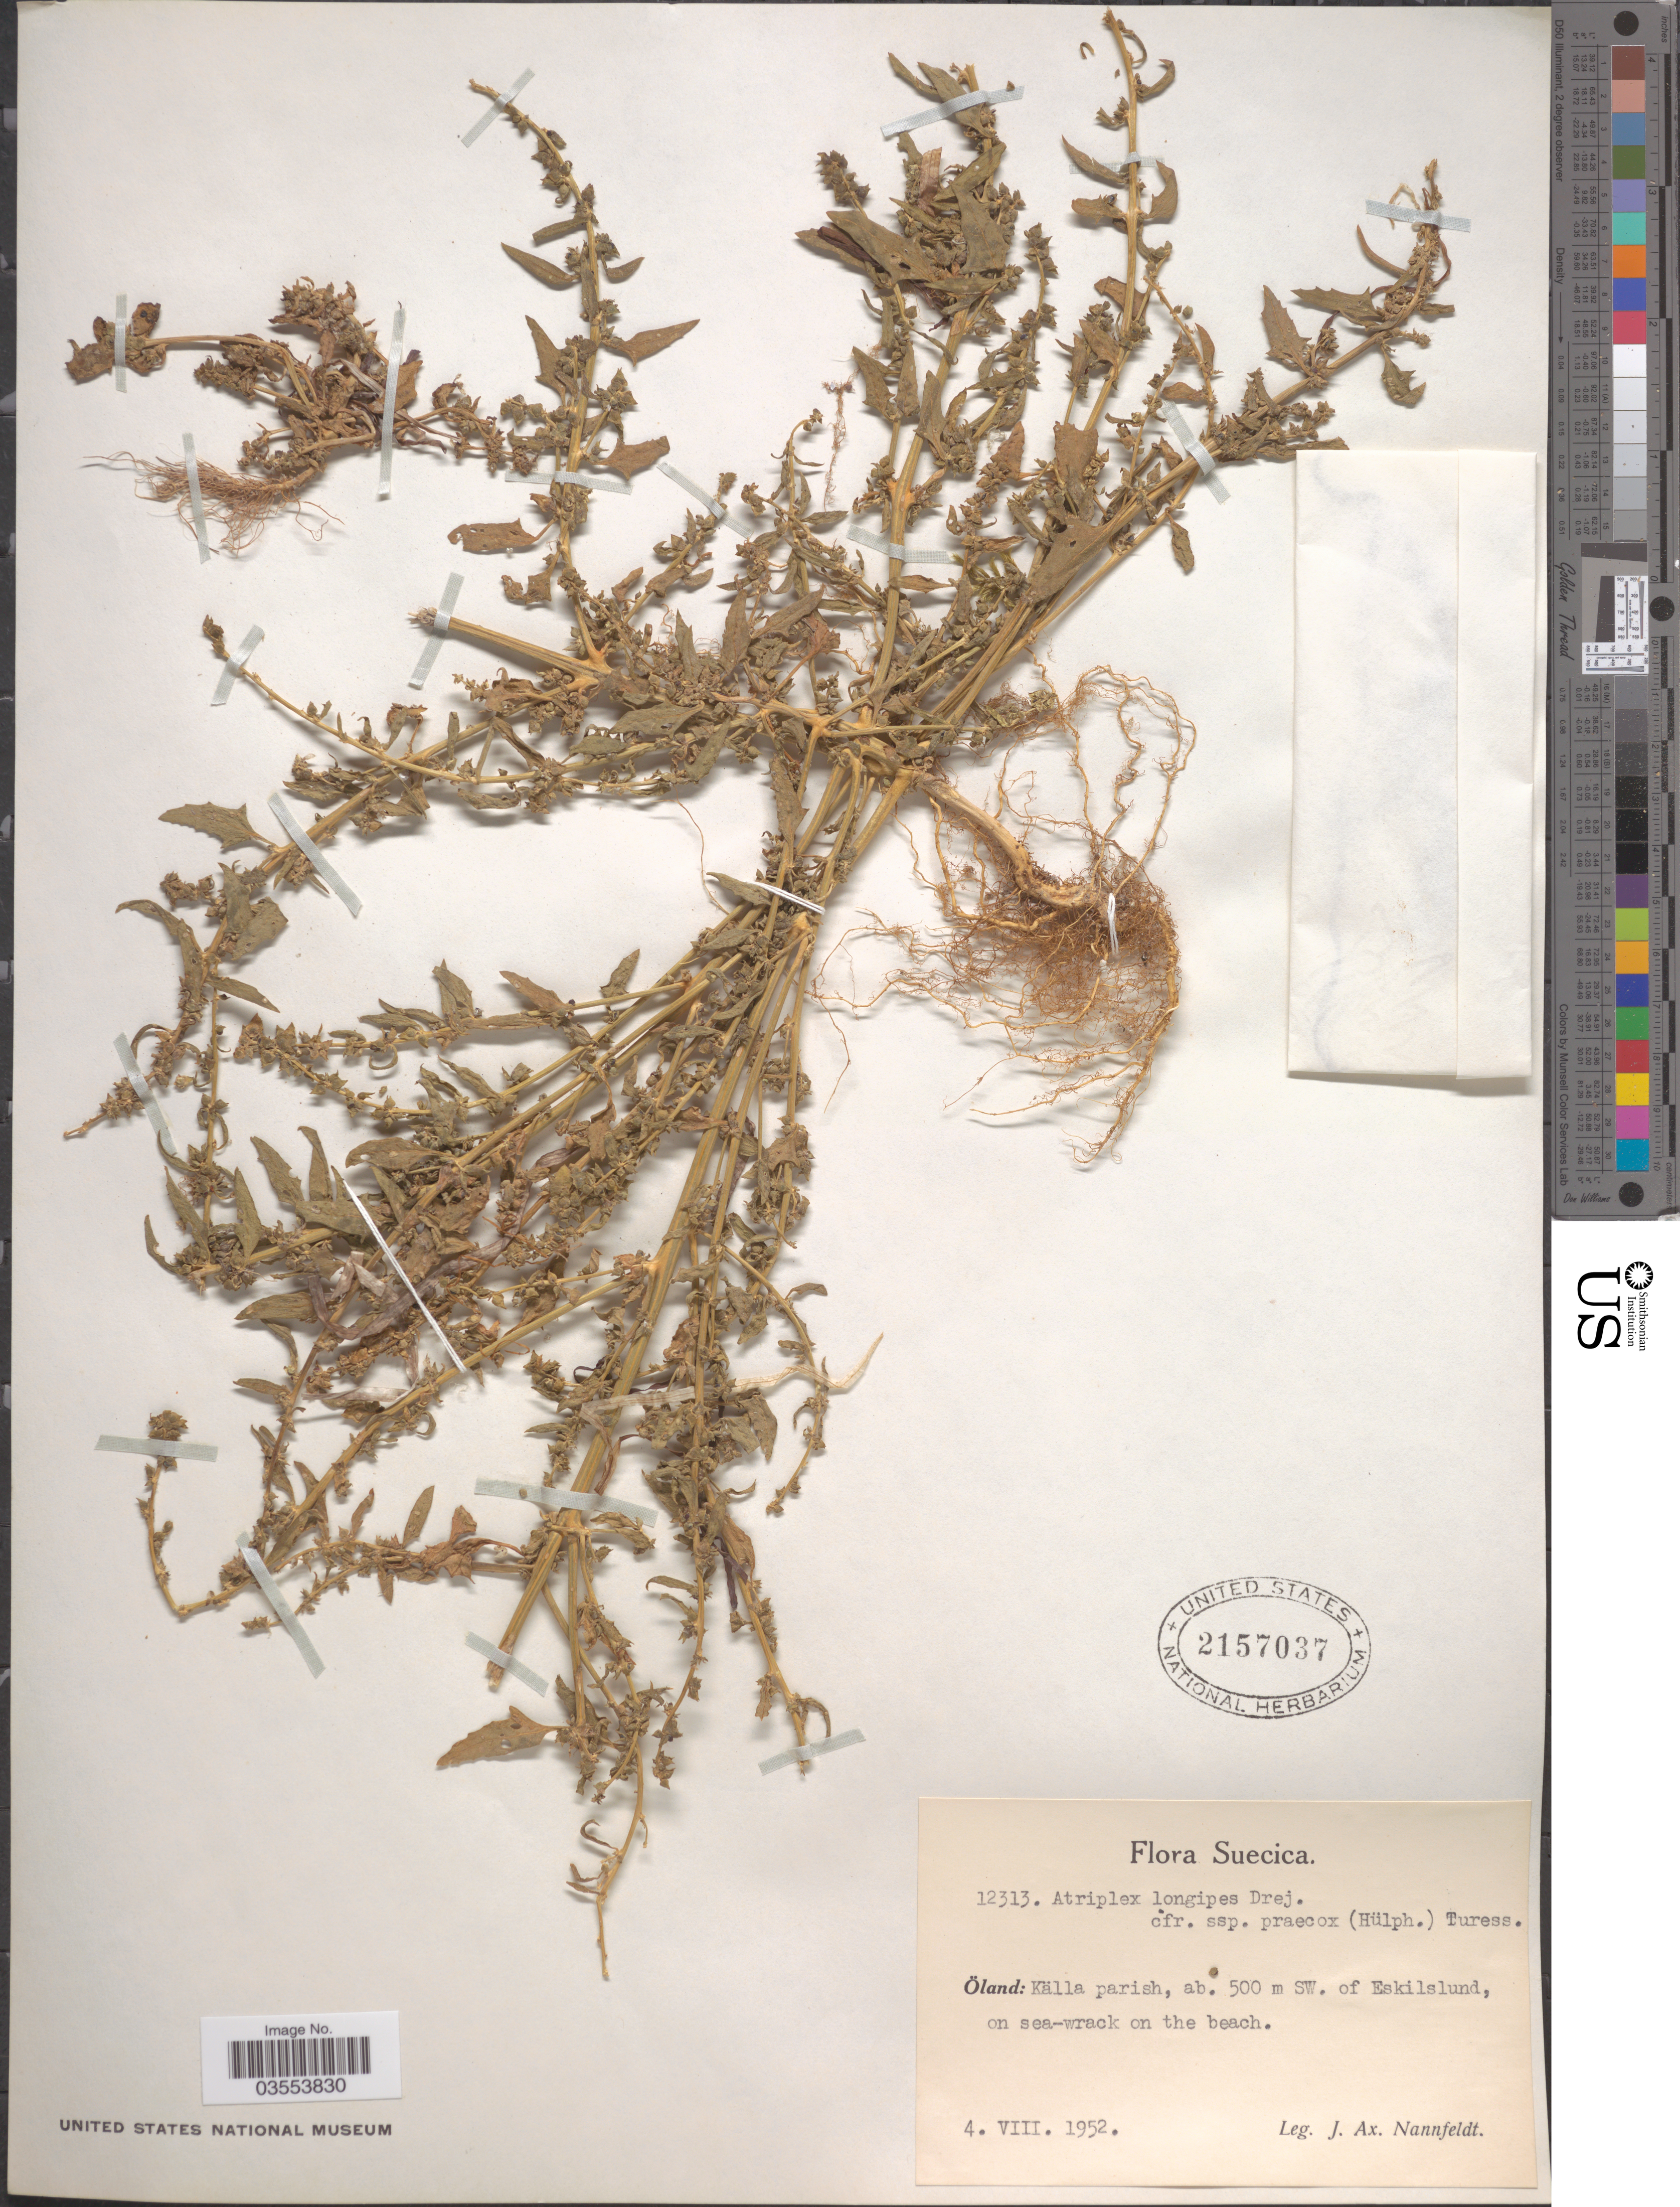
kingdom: Plantae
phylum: Tracheophyta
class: Magnoliopsida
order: Caryophyllales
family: Amaranthaceae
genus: Atriplex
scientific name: Atriplex longipes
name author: Drejer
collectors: J. Nannfeldt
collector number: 12313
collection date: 1952-08-04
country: Sweden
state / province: Kalmar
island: Oland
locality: Suecica. Öland: Källa parish, ab. 500 m SW. of Eskilslund, on sea-wrack on the beach.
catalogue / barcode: US 2157037